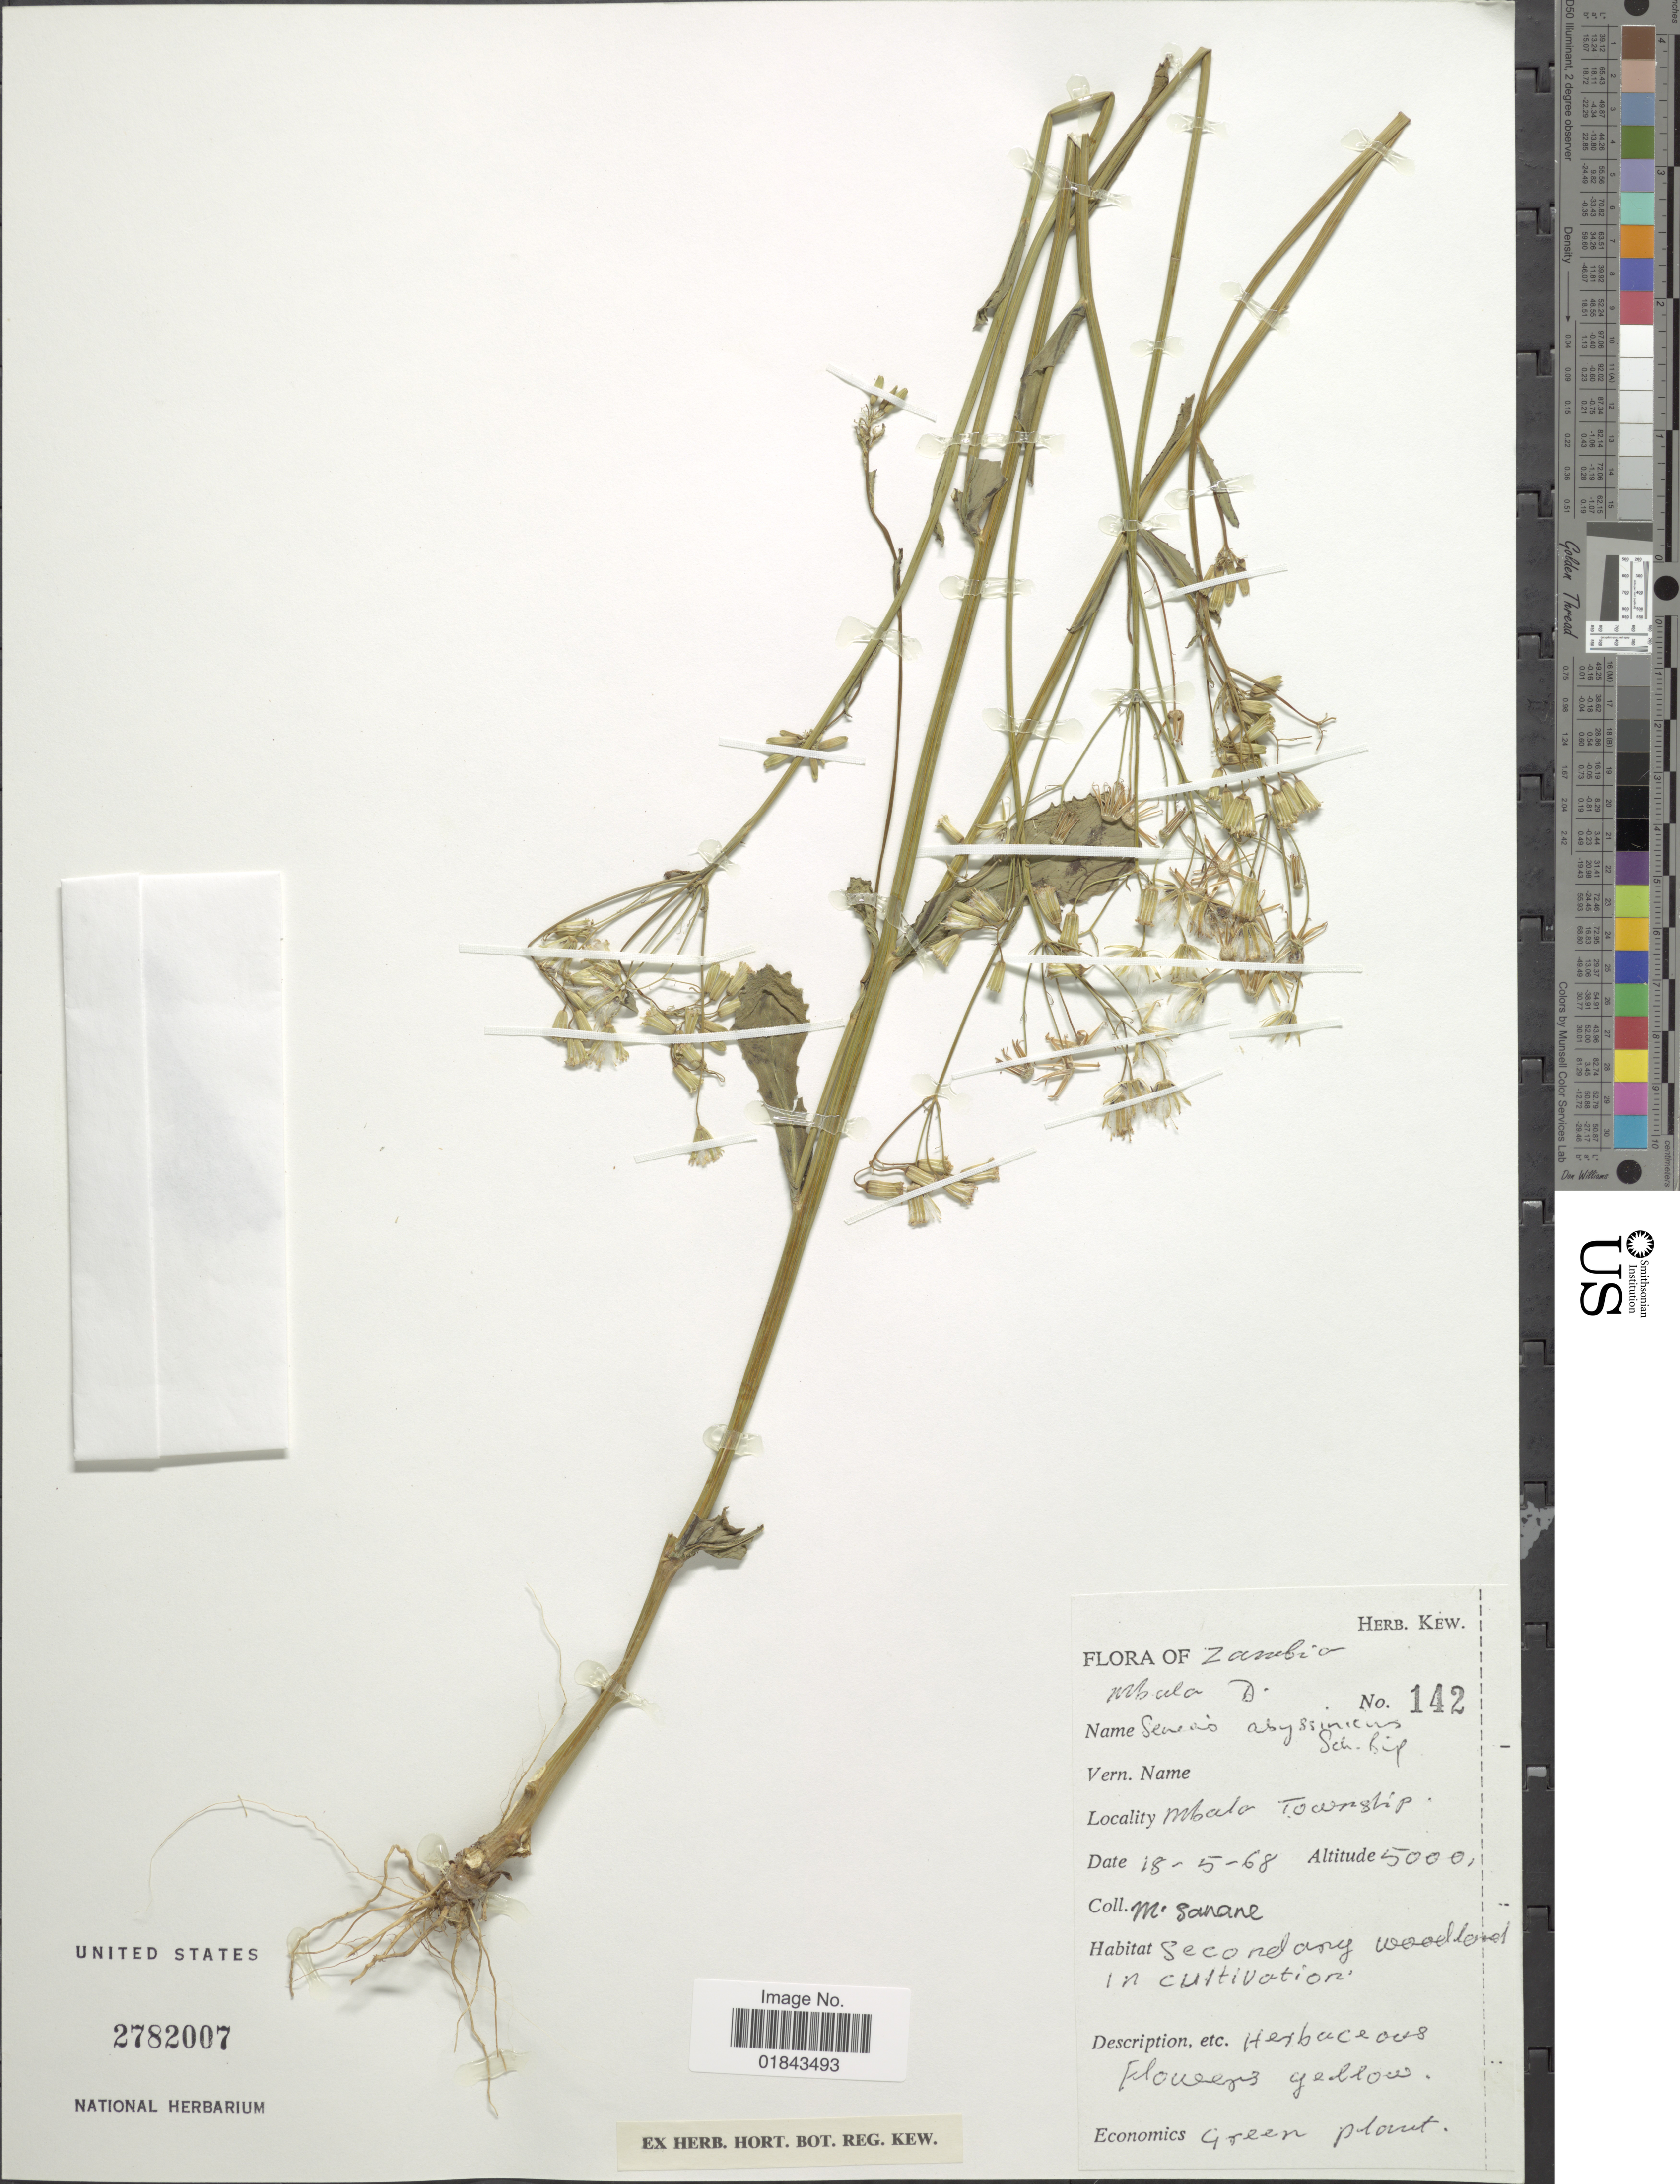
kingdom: Plantae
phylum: Tracheophyta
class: Magnoliopsida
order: Asterales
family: Asteraceae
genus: Emilia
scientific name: Emilia abyssinica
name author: (Sch. Bip. ex A. Rich.) C. Jeffrey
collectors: M. Sanane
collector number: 142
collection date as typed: Transcribed d/m/y: 18/5/68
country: Zambia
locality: Mbula J., Mbalo Township, secondary weedland in cultivation.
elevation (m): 1524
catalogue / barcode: US 2782007